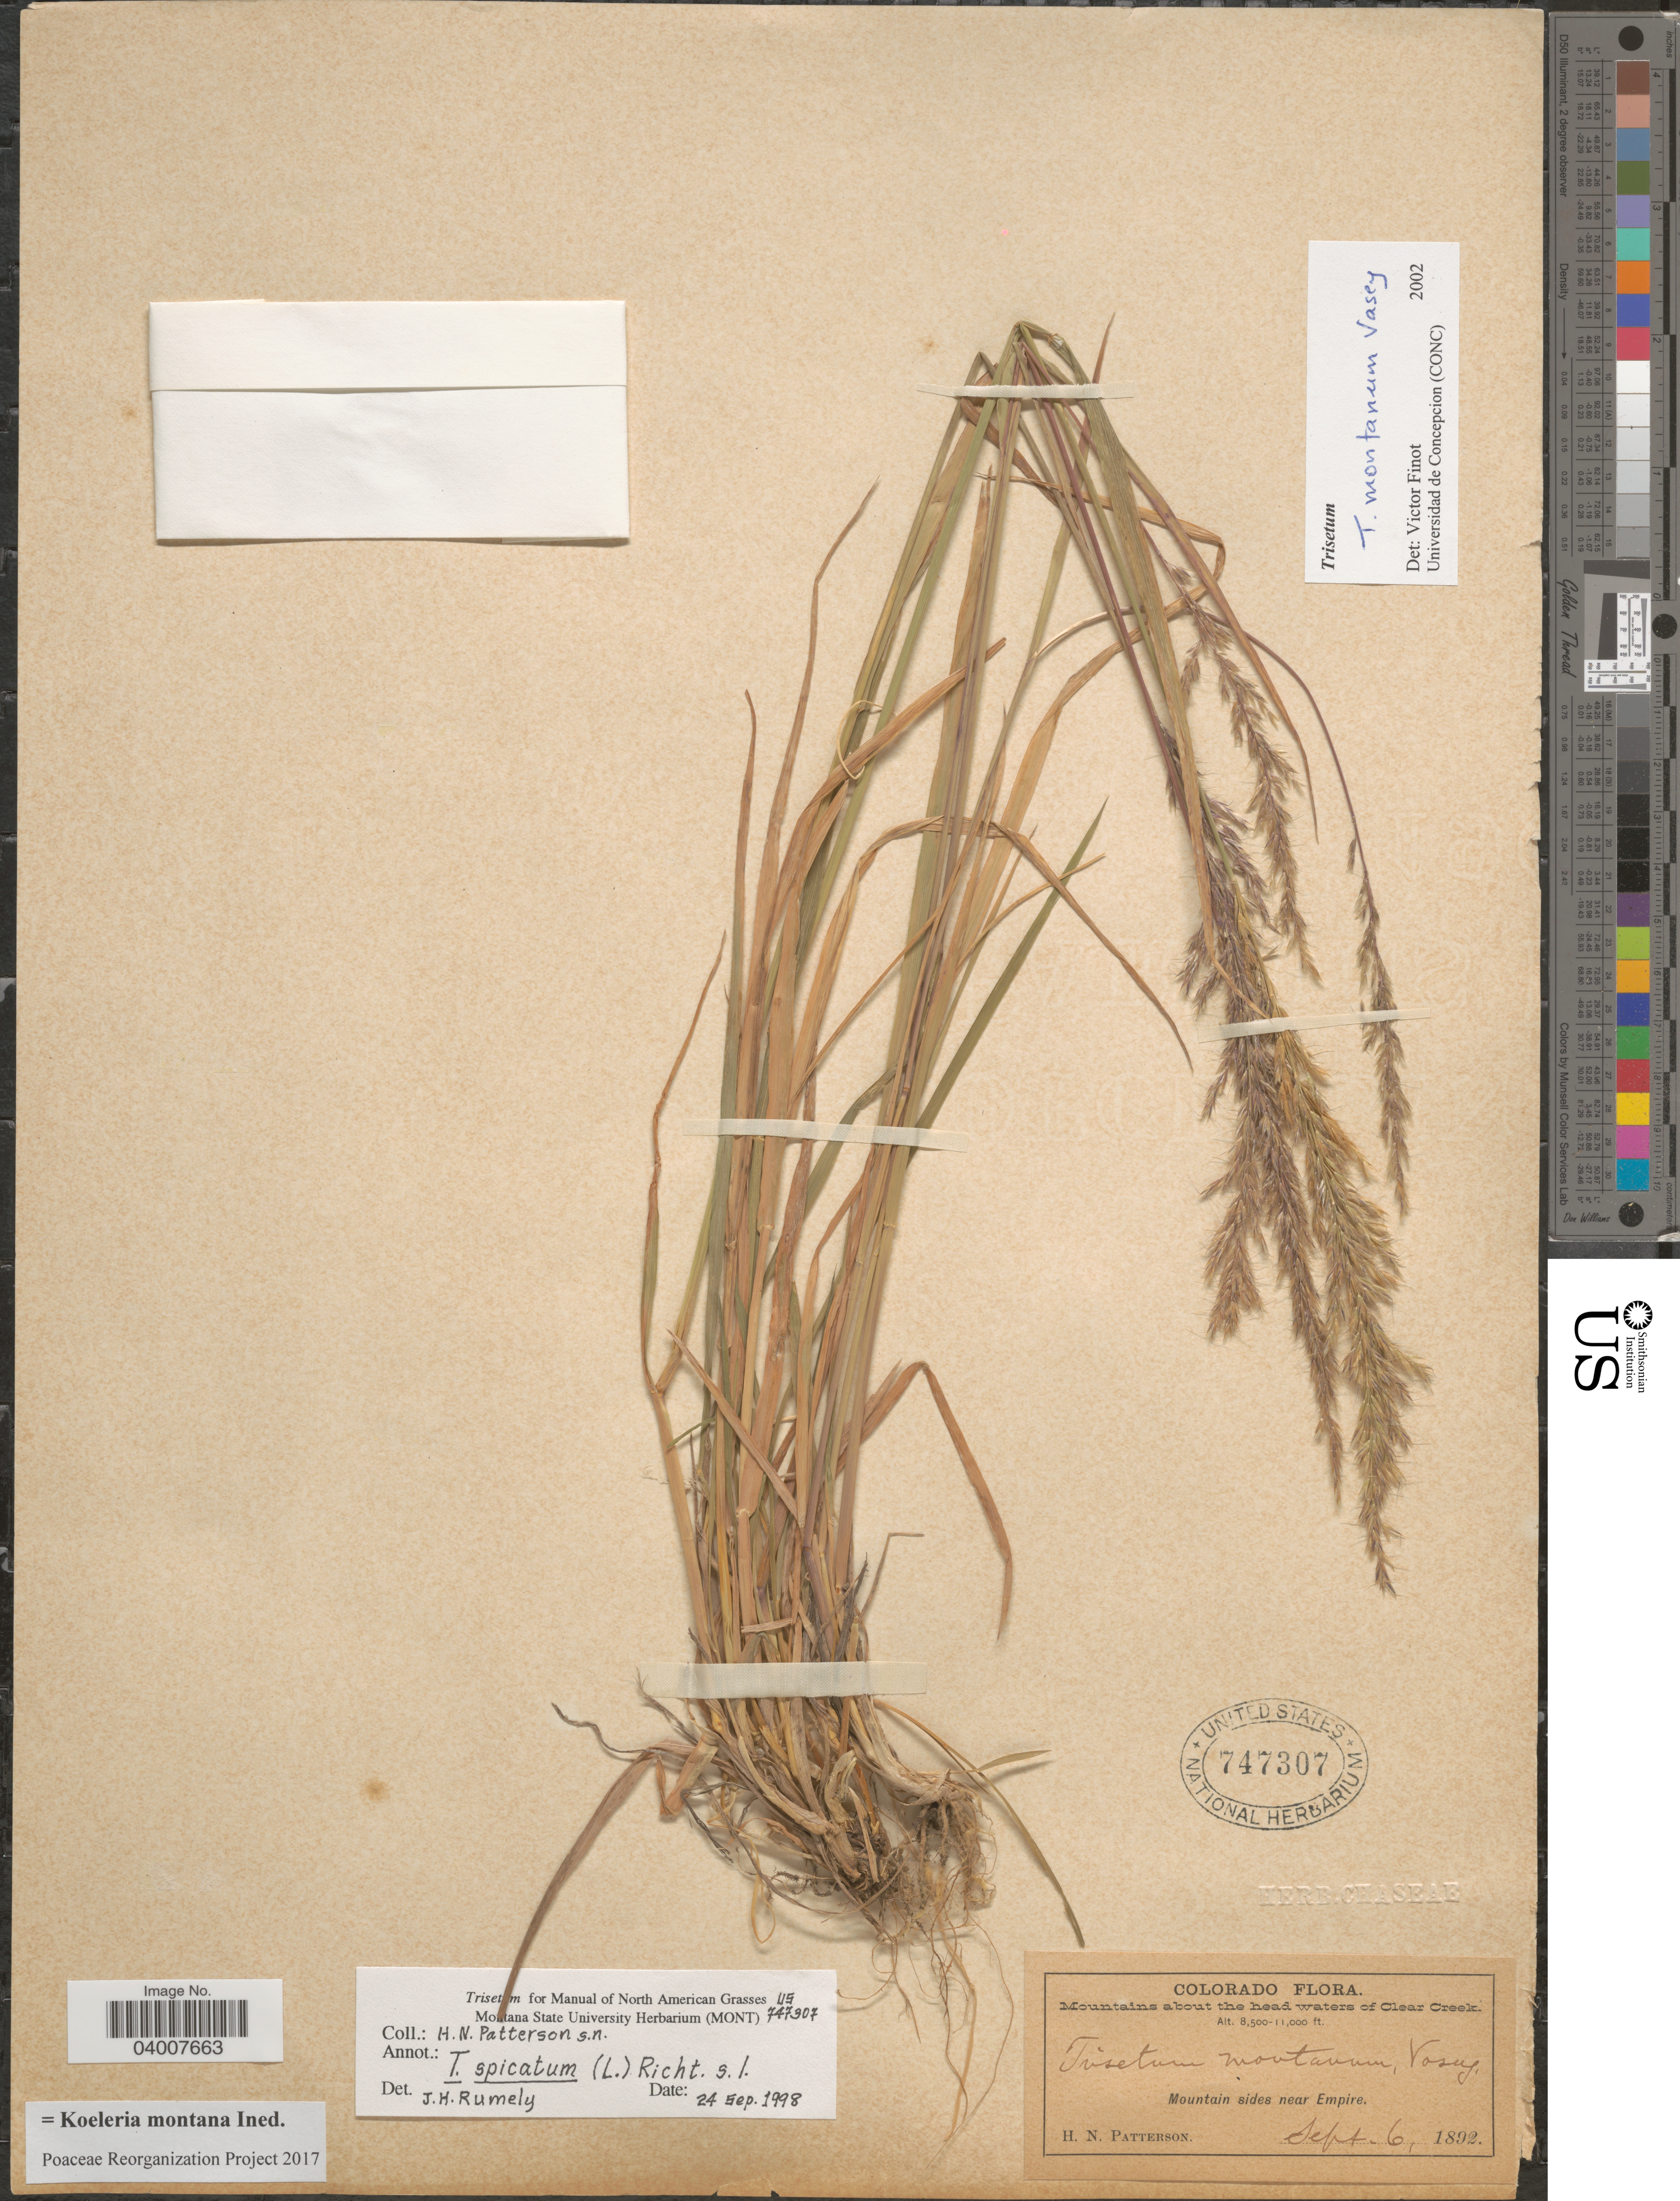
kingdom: Plantae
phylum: Tracheophyta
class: Liliopsida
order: Poales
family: Poaceae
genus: Koeleria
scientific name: Koeleria montana ined.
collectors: H. N. Patterson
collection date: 1892-09-06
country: United States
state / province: Colorado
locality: Mountains about the head waters of Clear Creek. Mountain sides near Empire.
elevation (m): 2591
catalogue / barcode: US 747307